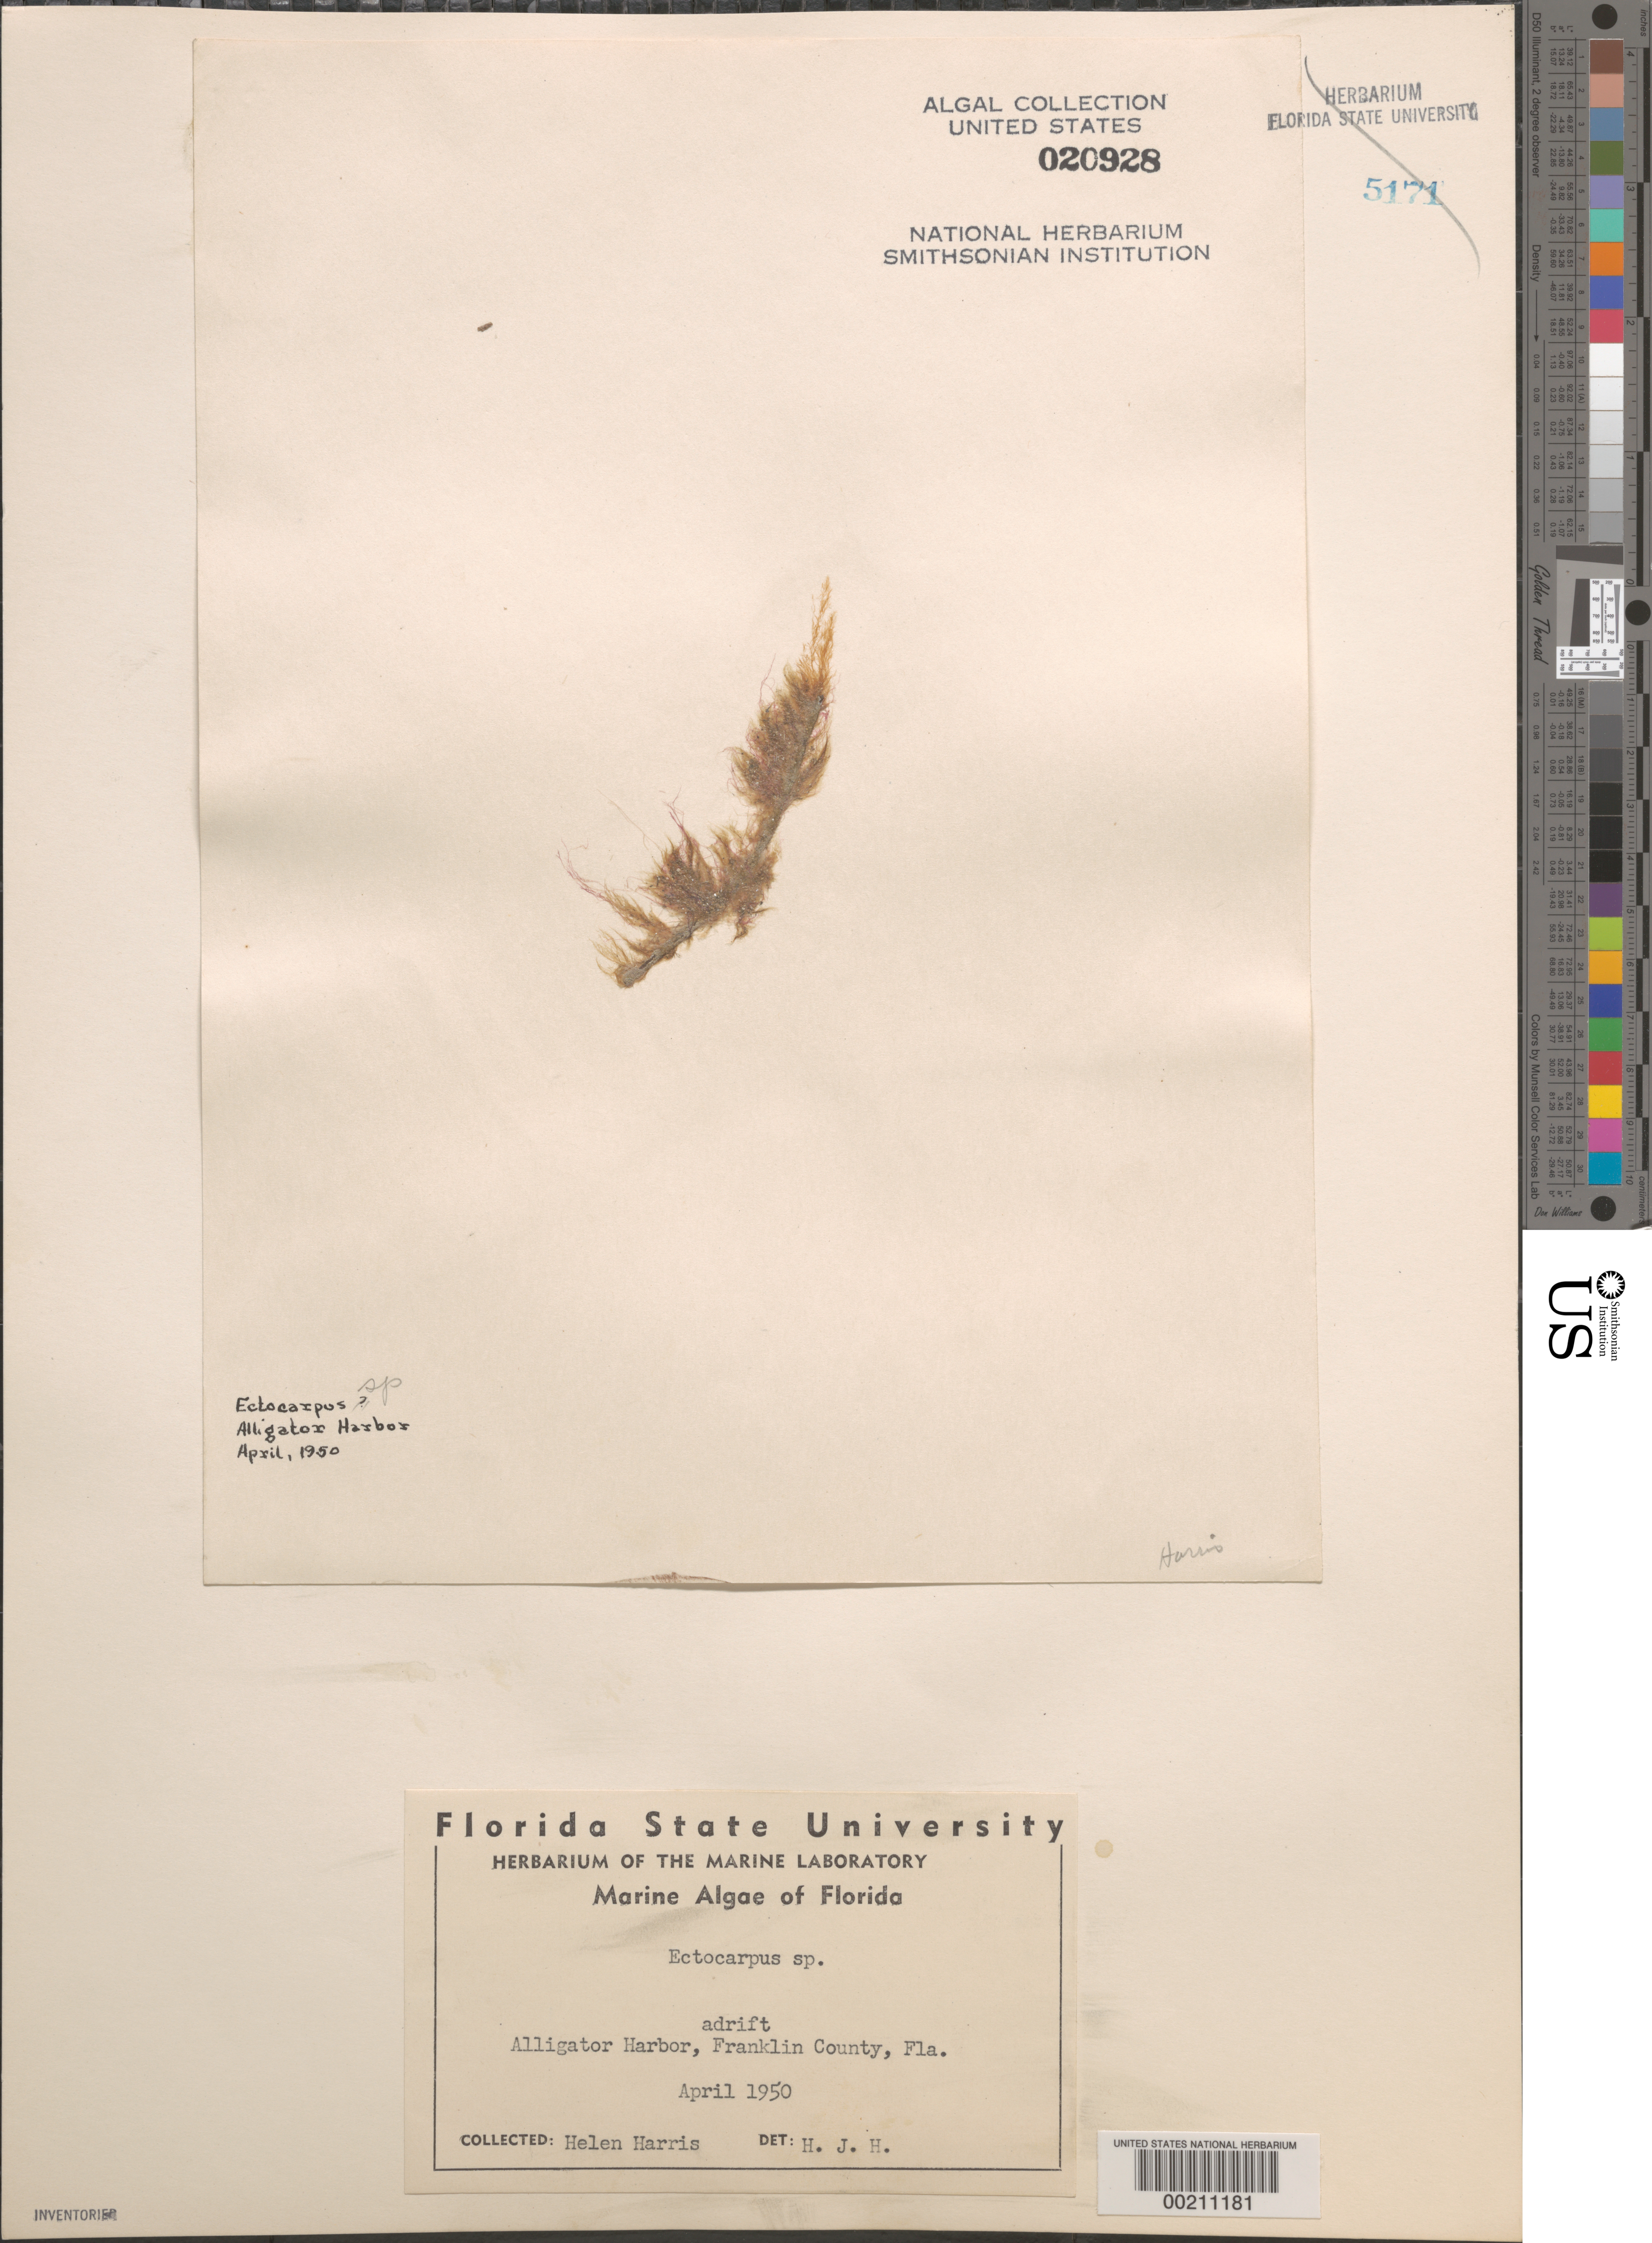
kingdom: Chromista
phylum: Ochrophyta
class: Phaeophyceae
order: Ectocarpales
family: Ectocarpaceae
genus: Ectocarpus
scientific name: Ectocarpus sp.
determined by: Humm, Harold J.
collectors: H. Harris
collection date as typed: Apr 1950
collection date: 1950-04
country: United States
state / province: Florida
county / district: Franklin County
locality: Alligator Harbor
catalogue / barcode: US 20928